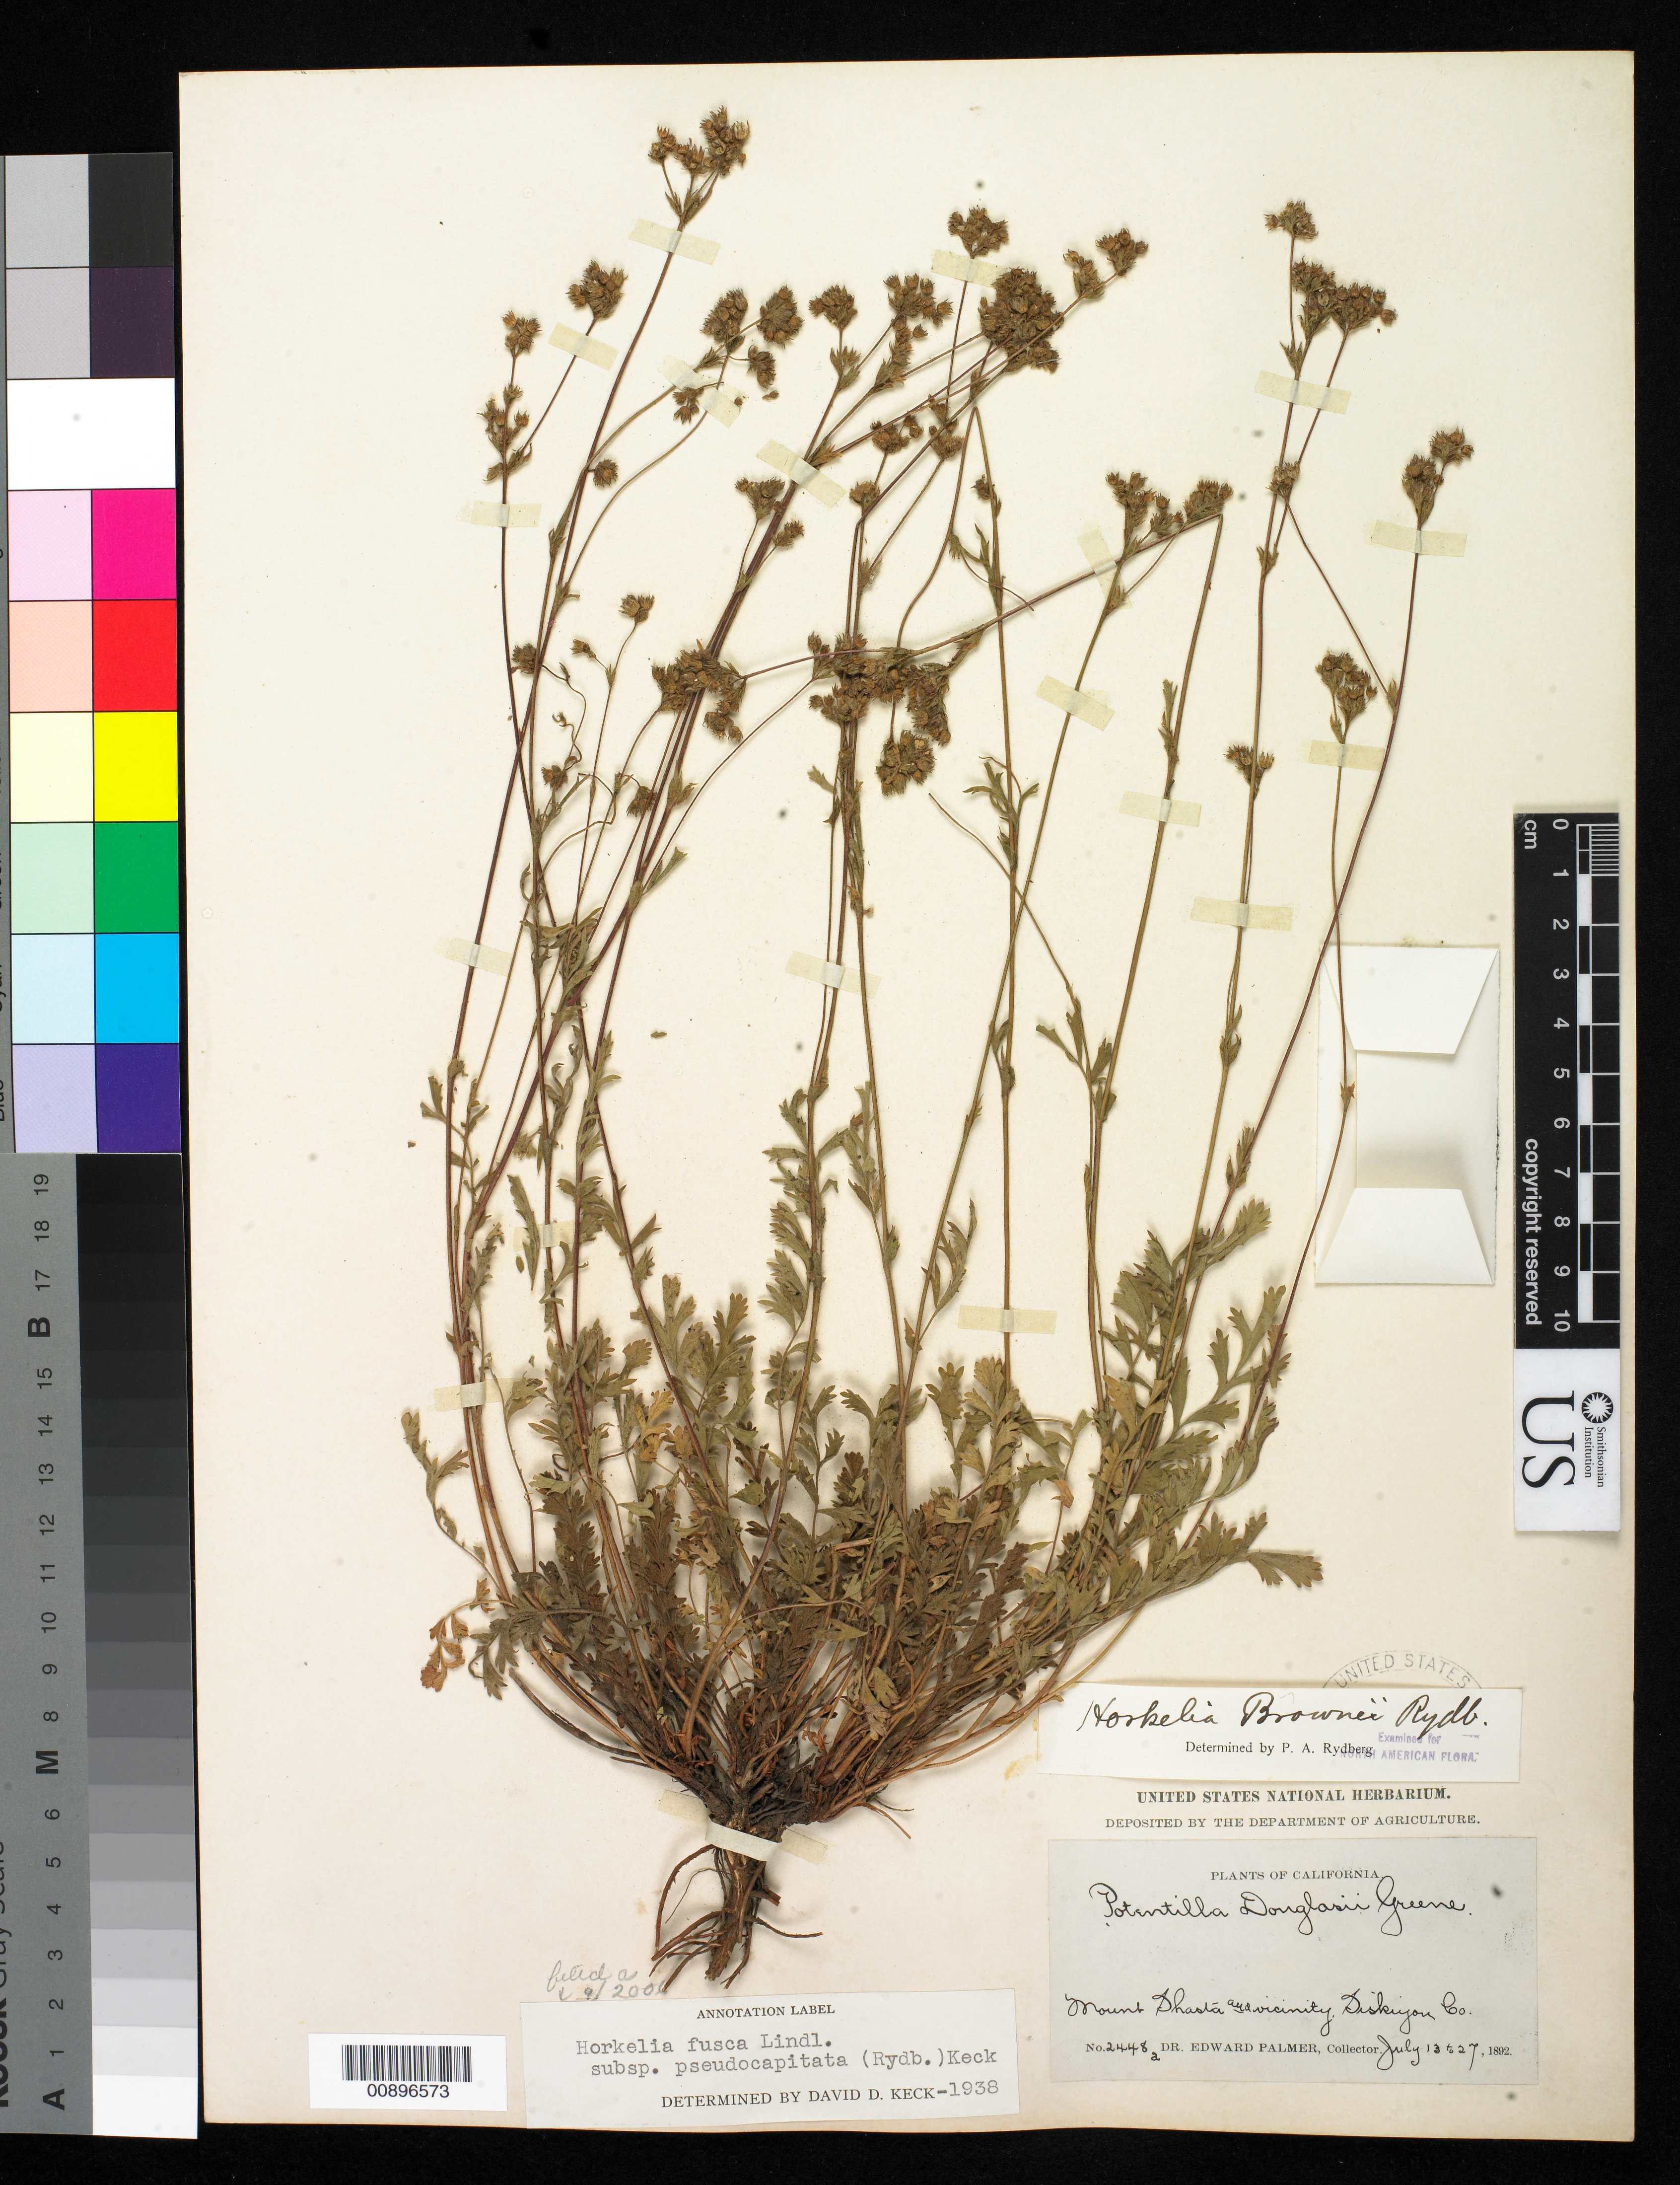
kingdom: Plantae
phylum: Tracheophyta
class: Magnoliopsida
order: Rosales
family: Rosaceae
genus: Potentilla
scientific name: Potentilla douglasii var. pseudocapitata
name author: (Rydb. ex Howell) Jeps.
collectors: E. Palmer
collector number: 2448 a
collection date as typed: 13 Jul 1892 to 27 Jul 1892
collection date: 1892-07-13/1892-07-27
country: United States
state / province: California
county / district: Siskiyou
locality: Mount Shasta and vicinity, Siskiyou County, California.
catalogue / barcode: US 278684